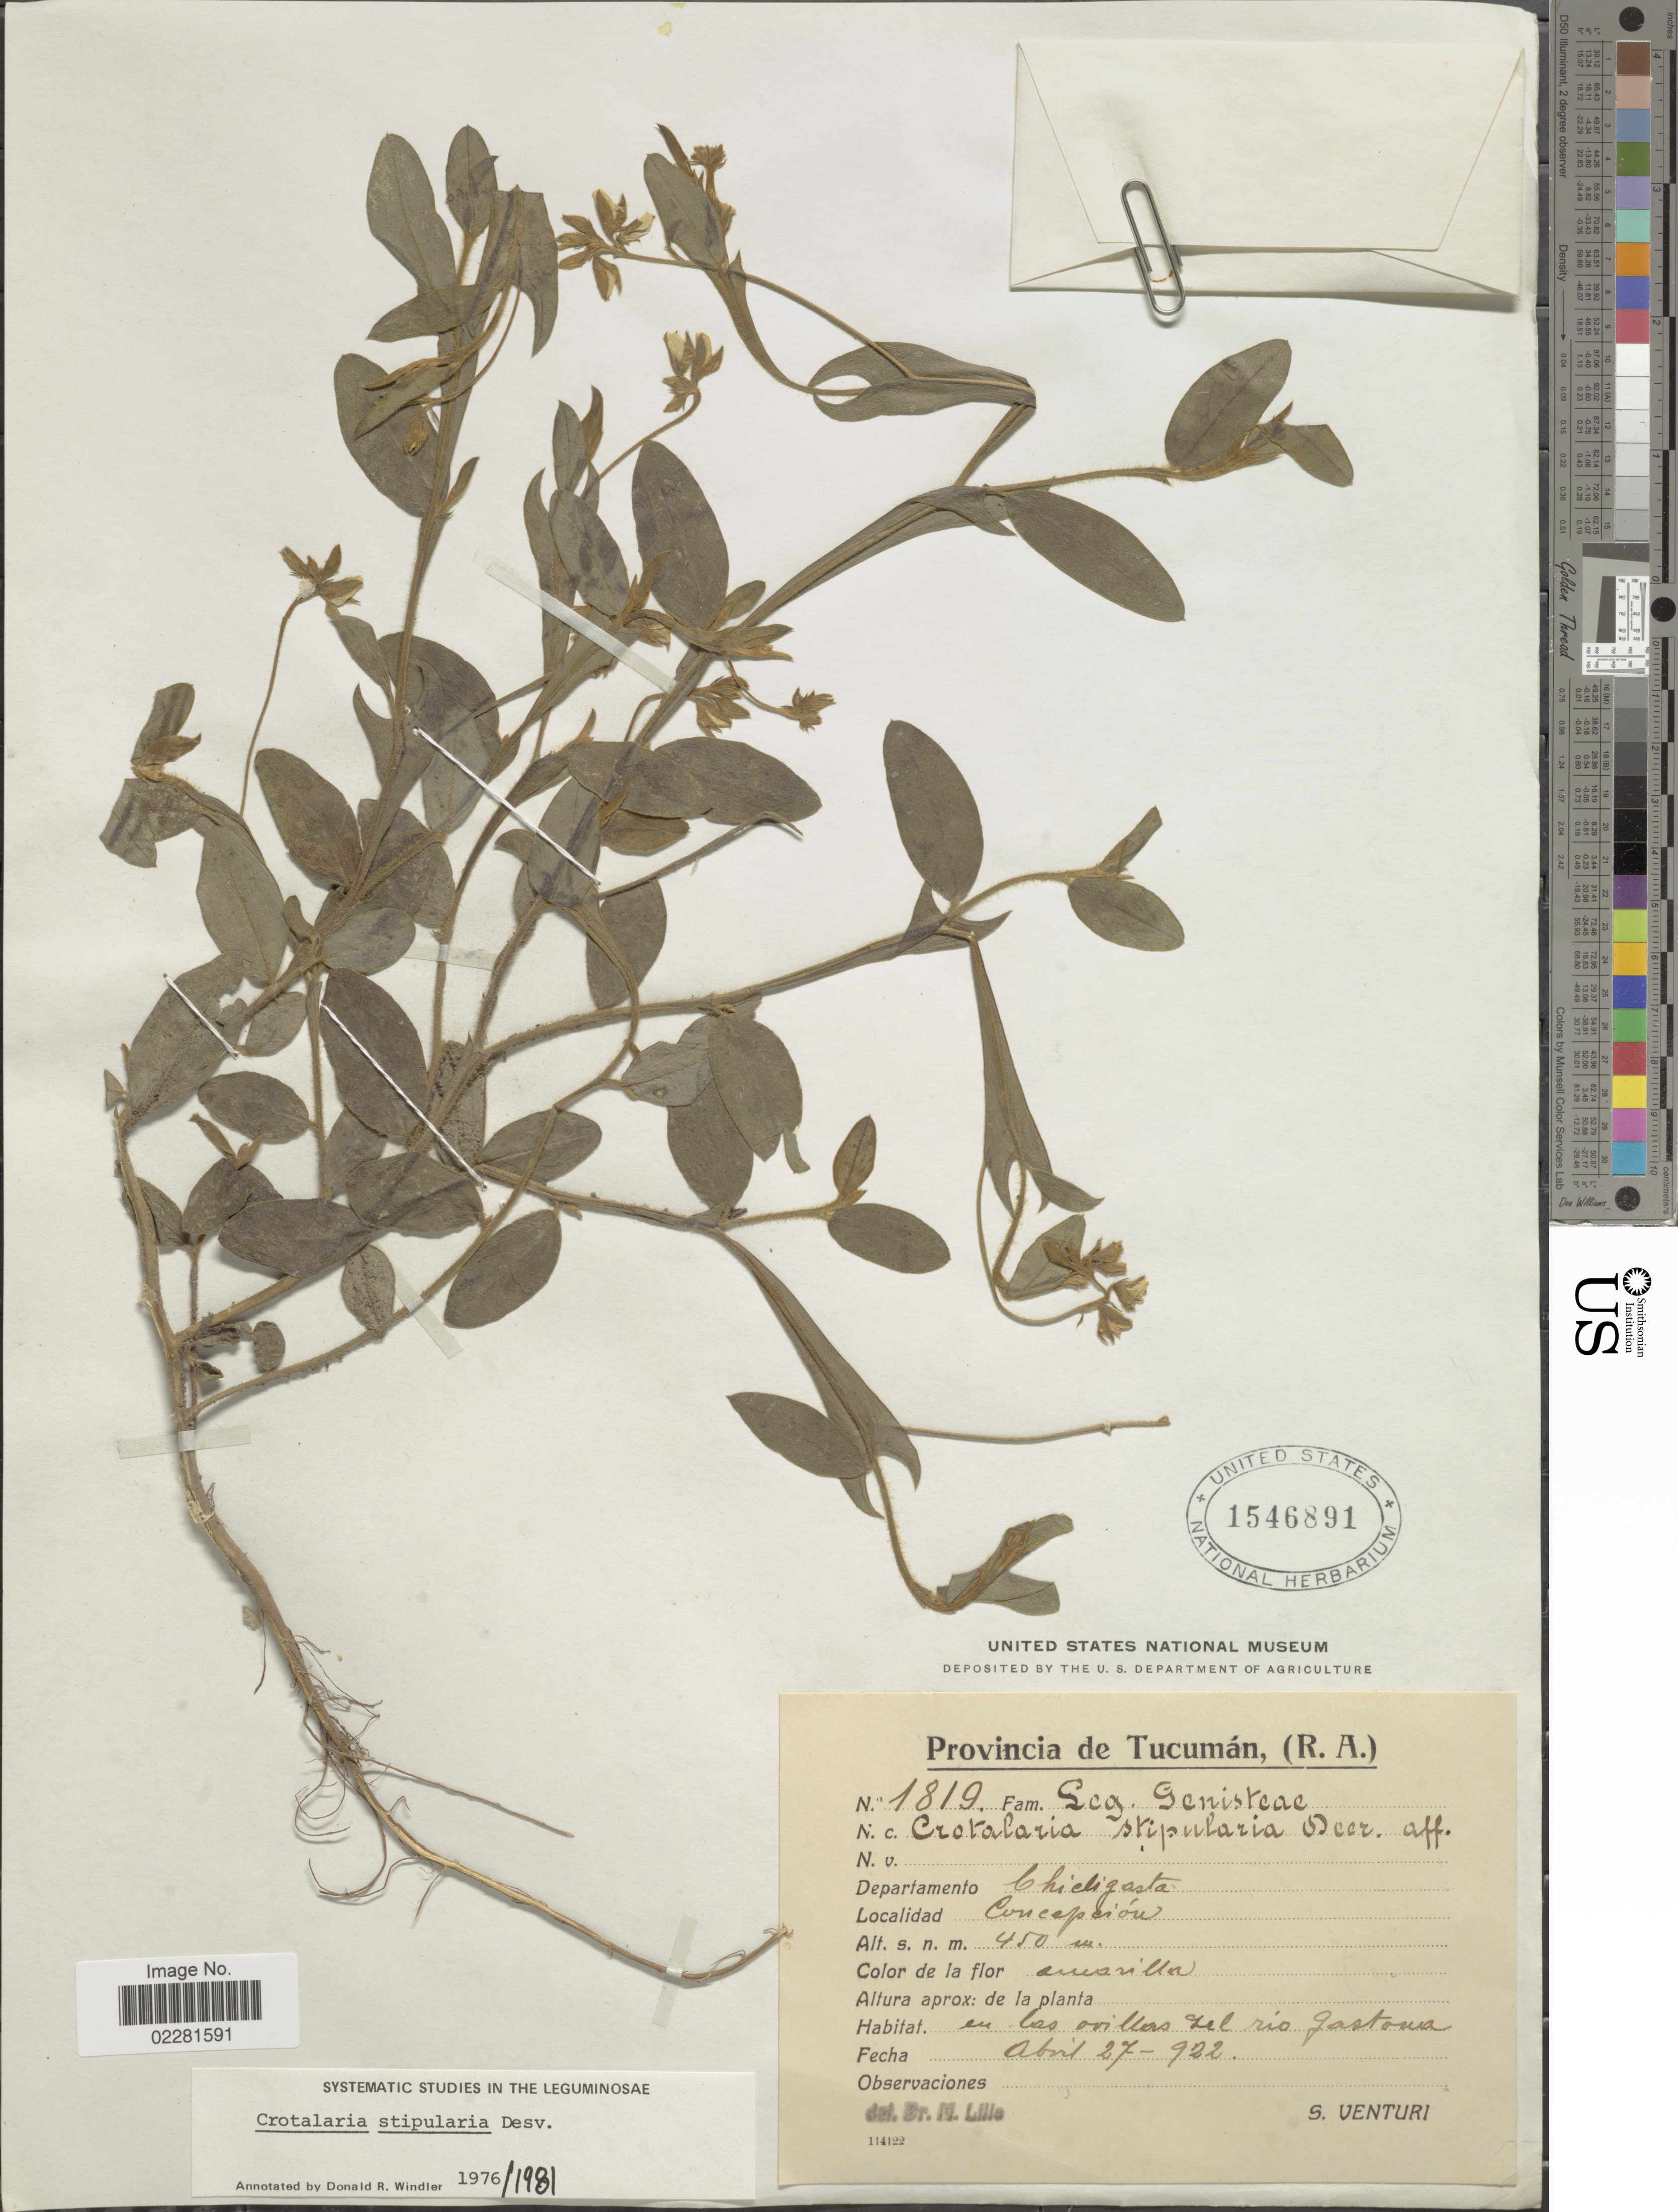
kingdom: Plantae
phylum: Tracheophyta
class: Magnoliopsida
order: Fabales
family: Fabaceae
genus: Crotalaria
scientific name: Crotalaria stipularia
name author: Desv.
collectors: S. Venturi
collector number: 1819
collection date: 1922-04-27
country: Argentina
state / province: Tucuman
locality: Departamento Chicligasta, Concepcion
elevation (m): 450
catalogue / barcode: US 1546891